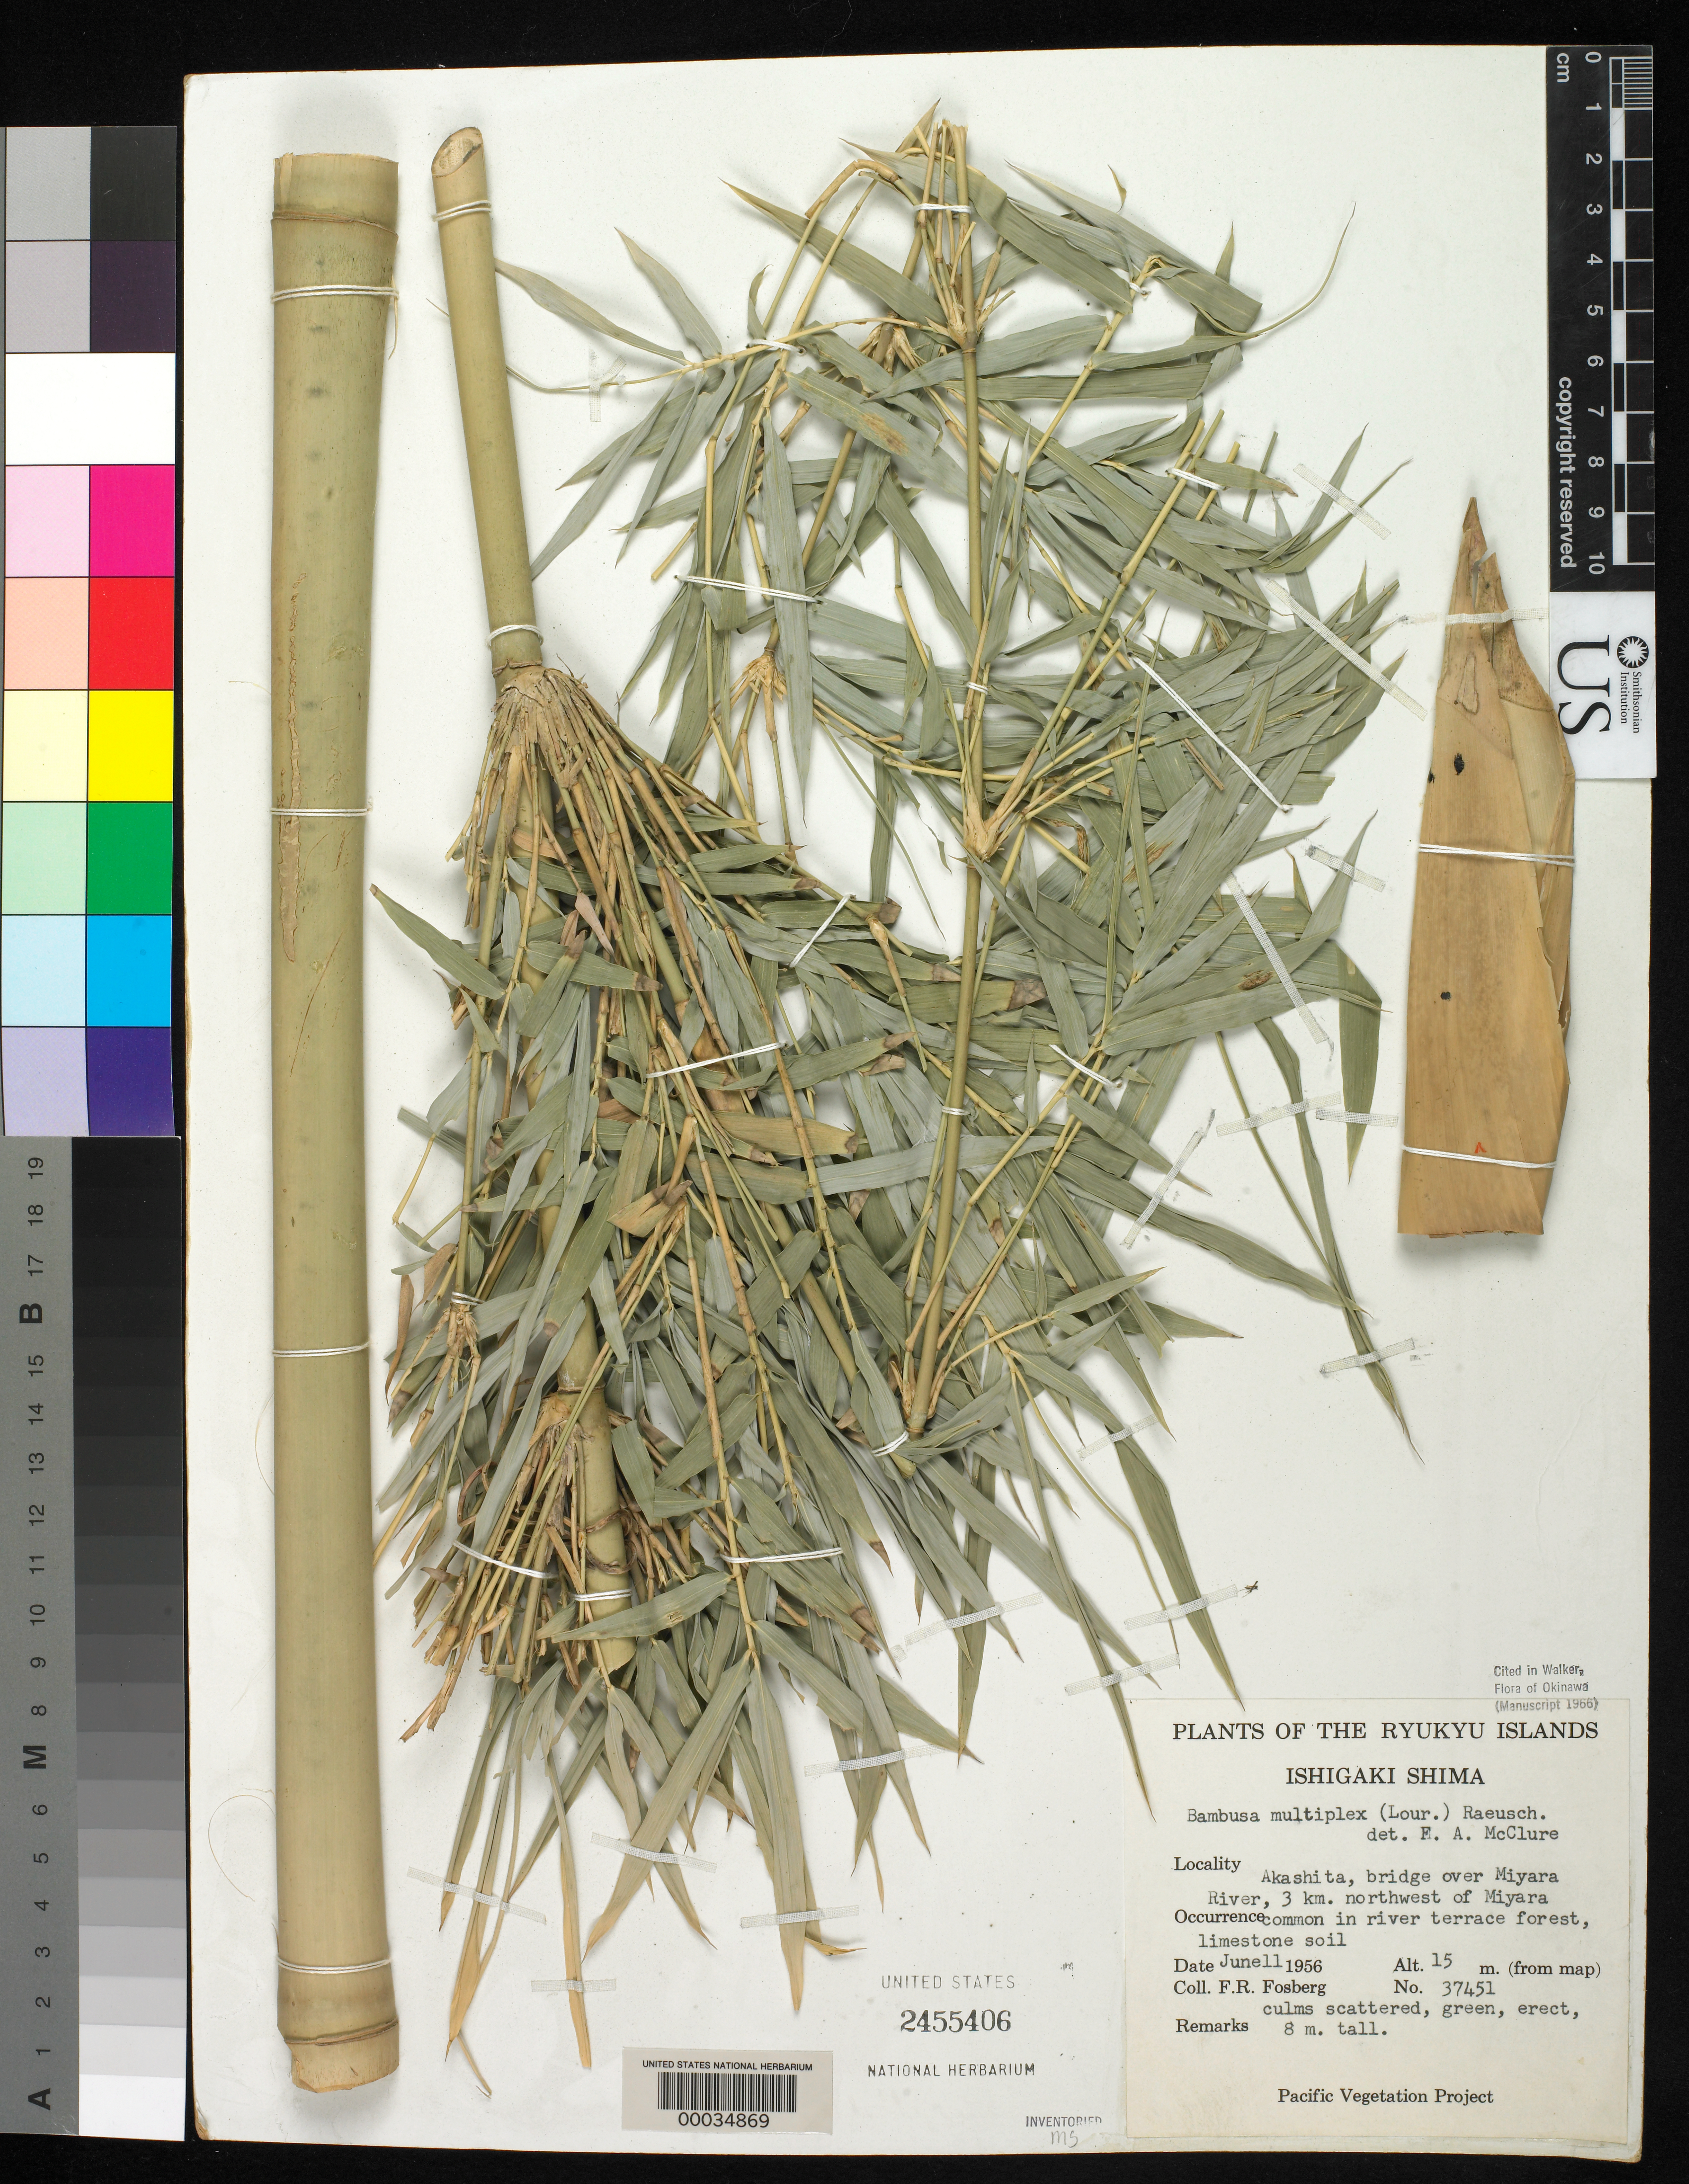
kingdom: Plantae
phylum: Tracheophyta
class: Liliopsida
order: Poales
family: Poaceae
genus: Bambusa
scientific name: Bambusa glaucescens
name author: (Willd.) Merr.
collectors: F. R. Fosberg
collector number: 37451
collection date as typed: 11 Jun 1956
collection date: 1956-06-11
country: Japan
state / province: Okinawa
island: Ishigaki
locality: Ishigaki shima, akashita, miyara [SAKISHIMA IS.]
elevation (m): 15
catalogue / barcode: US 2455406